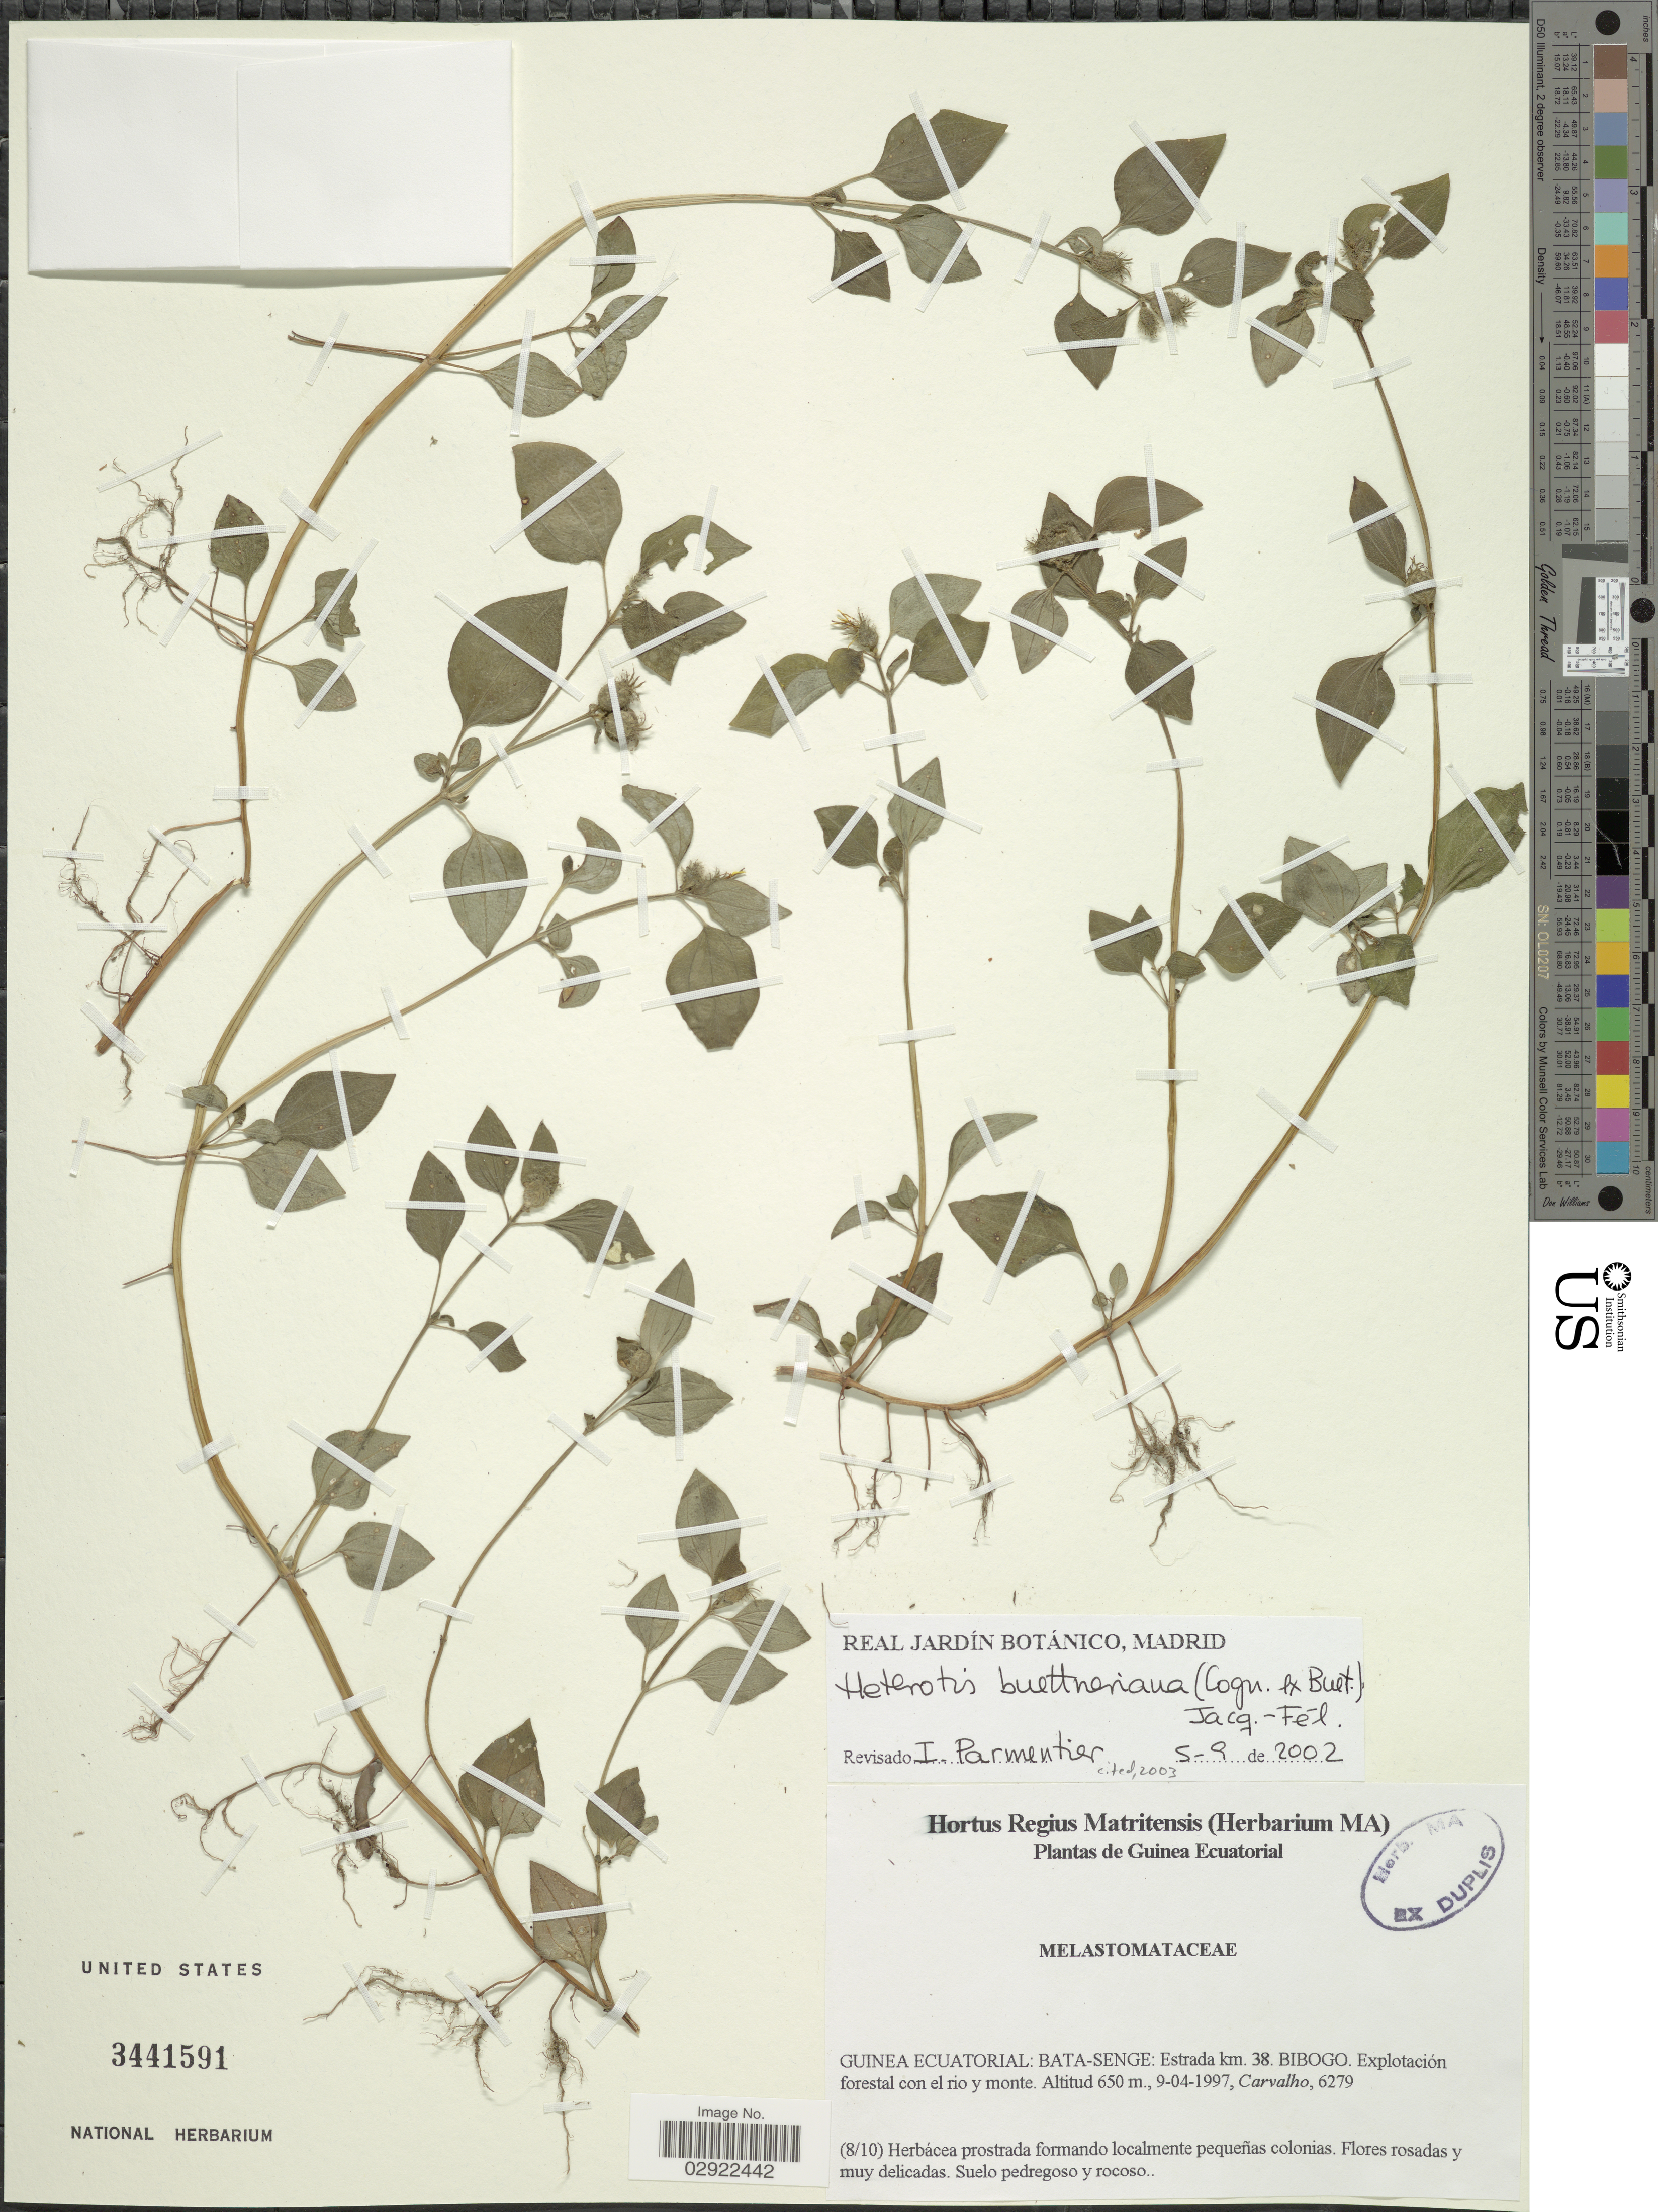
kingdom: Plantae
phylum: Tracheophyta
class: Magnoliopsida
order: Myrtales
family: Melastomataceae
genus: Heterotis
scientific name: Heterotis buettneriana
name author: (Cogn. ex Büttner) Jacq.-Fél.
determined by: Parmentier, I., (BRU), (BELGIUM)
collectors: Carvalho, --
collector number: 6279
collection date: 1997-04-09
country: Equatorial Guinea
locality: Bata-Senge: Estrada km. 38. Bibogo.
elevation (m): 650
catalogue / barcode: US 3441591